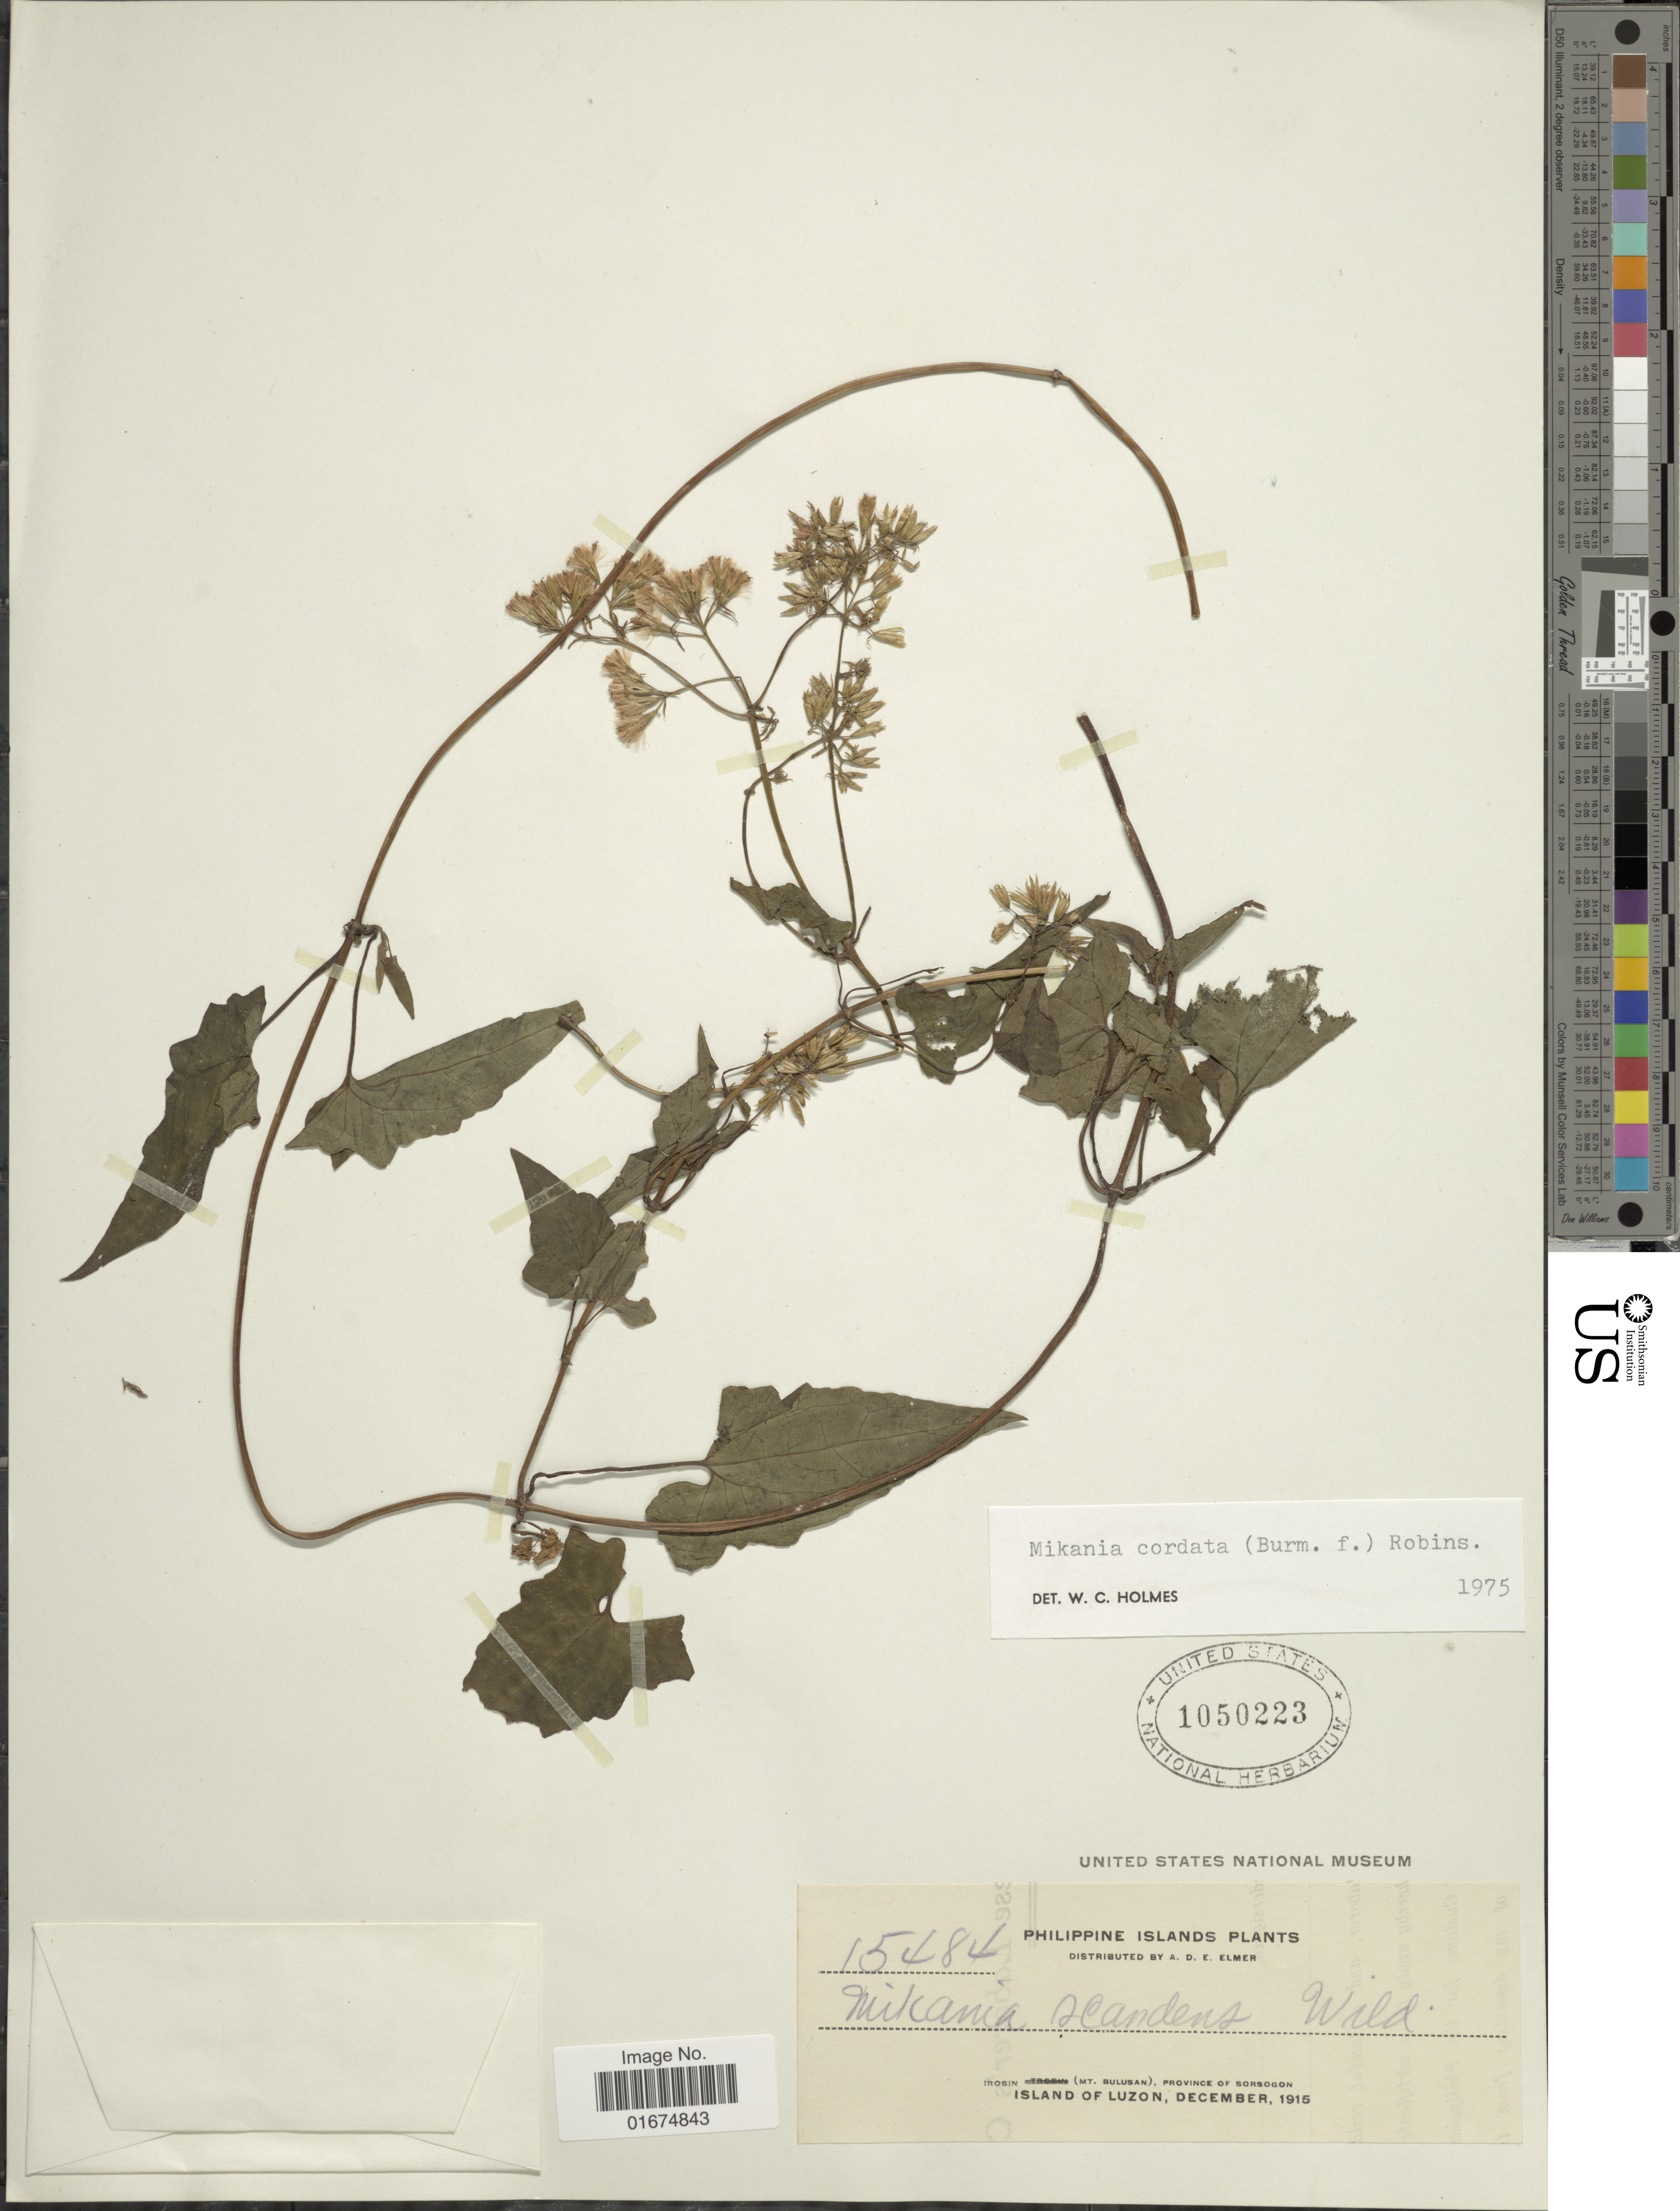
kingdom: Plantae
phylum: Tracheophyta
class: Magnoliopsida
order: Asterales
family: Asteraceae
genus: Mikania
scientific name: Mikania cordata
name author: (Burm. f.) B.L. Rob.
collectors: A. D. E. Elmer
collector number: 15484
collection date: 1915-12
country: Philippines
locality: Irosin (Mt. Bulusan), Province of Sorsogon, Island of Luzon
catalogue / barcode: US 1050223